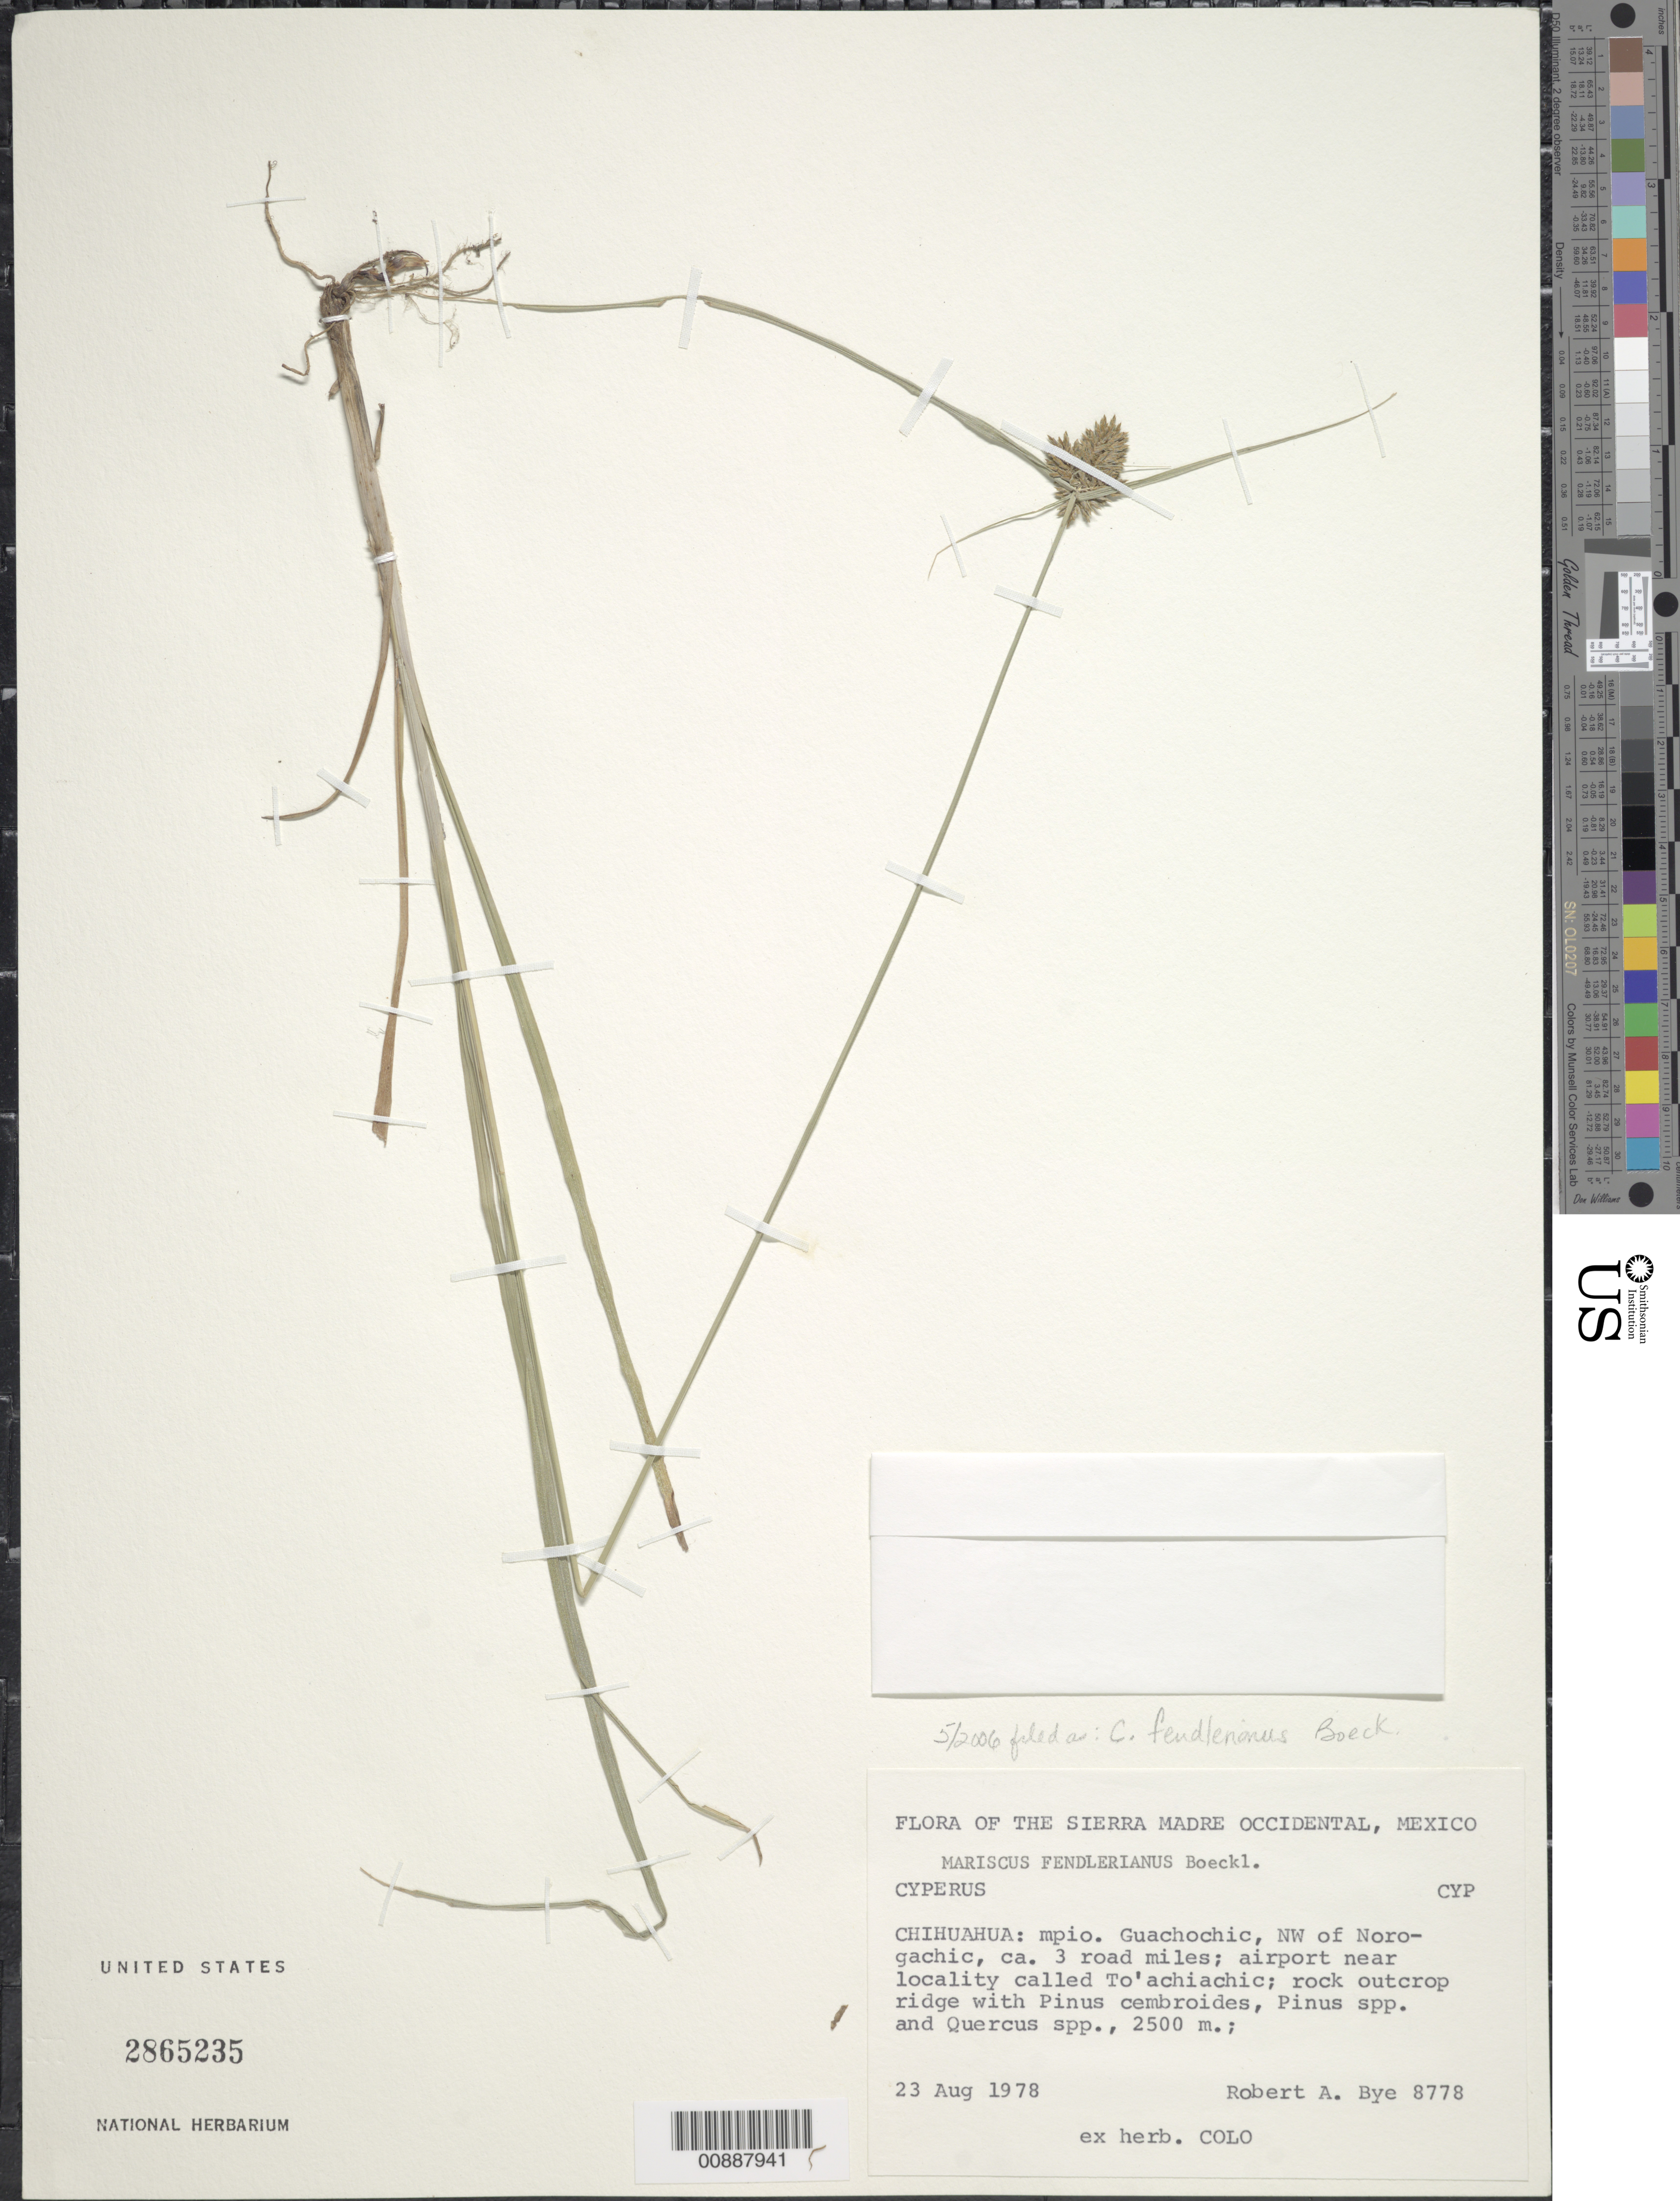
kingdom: Plantae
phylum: Tracheophyta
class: Liliopsida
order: Poales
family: Cyperaceae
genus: Cyperus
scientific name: Cyperus fendlerianus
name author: Boeckeler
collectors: R. A. Bye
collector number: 8778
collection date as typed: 23 Aug 1978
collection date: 1978-08-23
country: Mexico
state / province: Chihuahua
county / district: Guachochic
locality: NW of Norogachic, ca. 3 road miles; airport near locality called To'achiachic.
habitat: Rock outcrop ridge with Pinus cembroides, Pinus spp. and Quercus spp.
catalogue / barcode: US 2865235